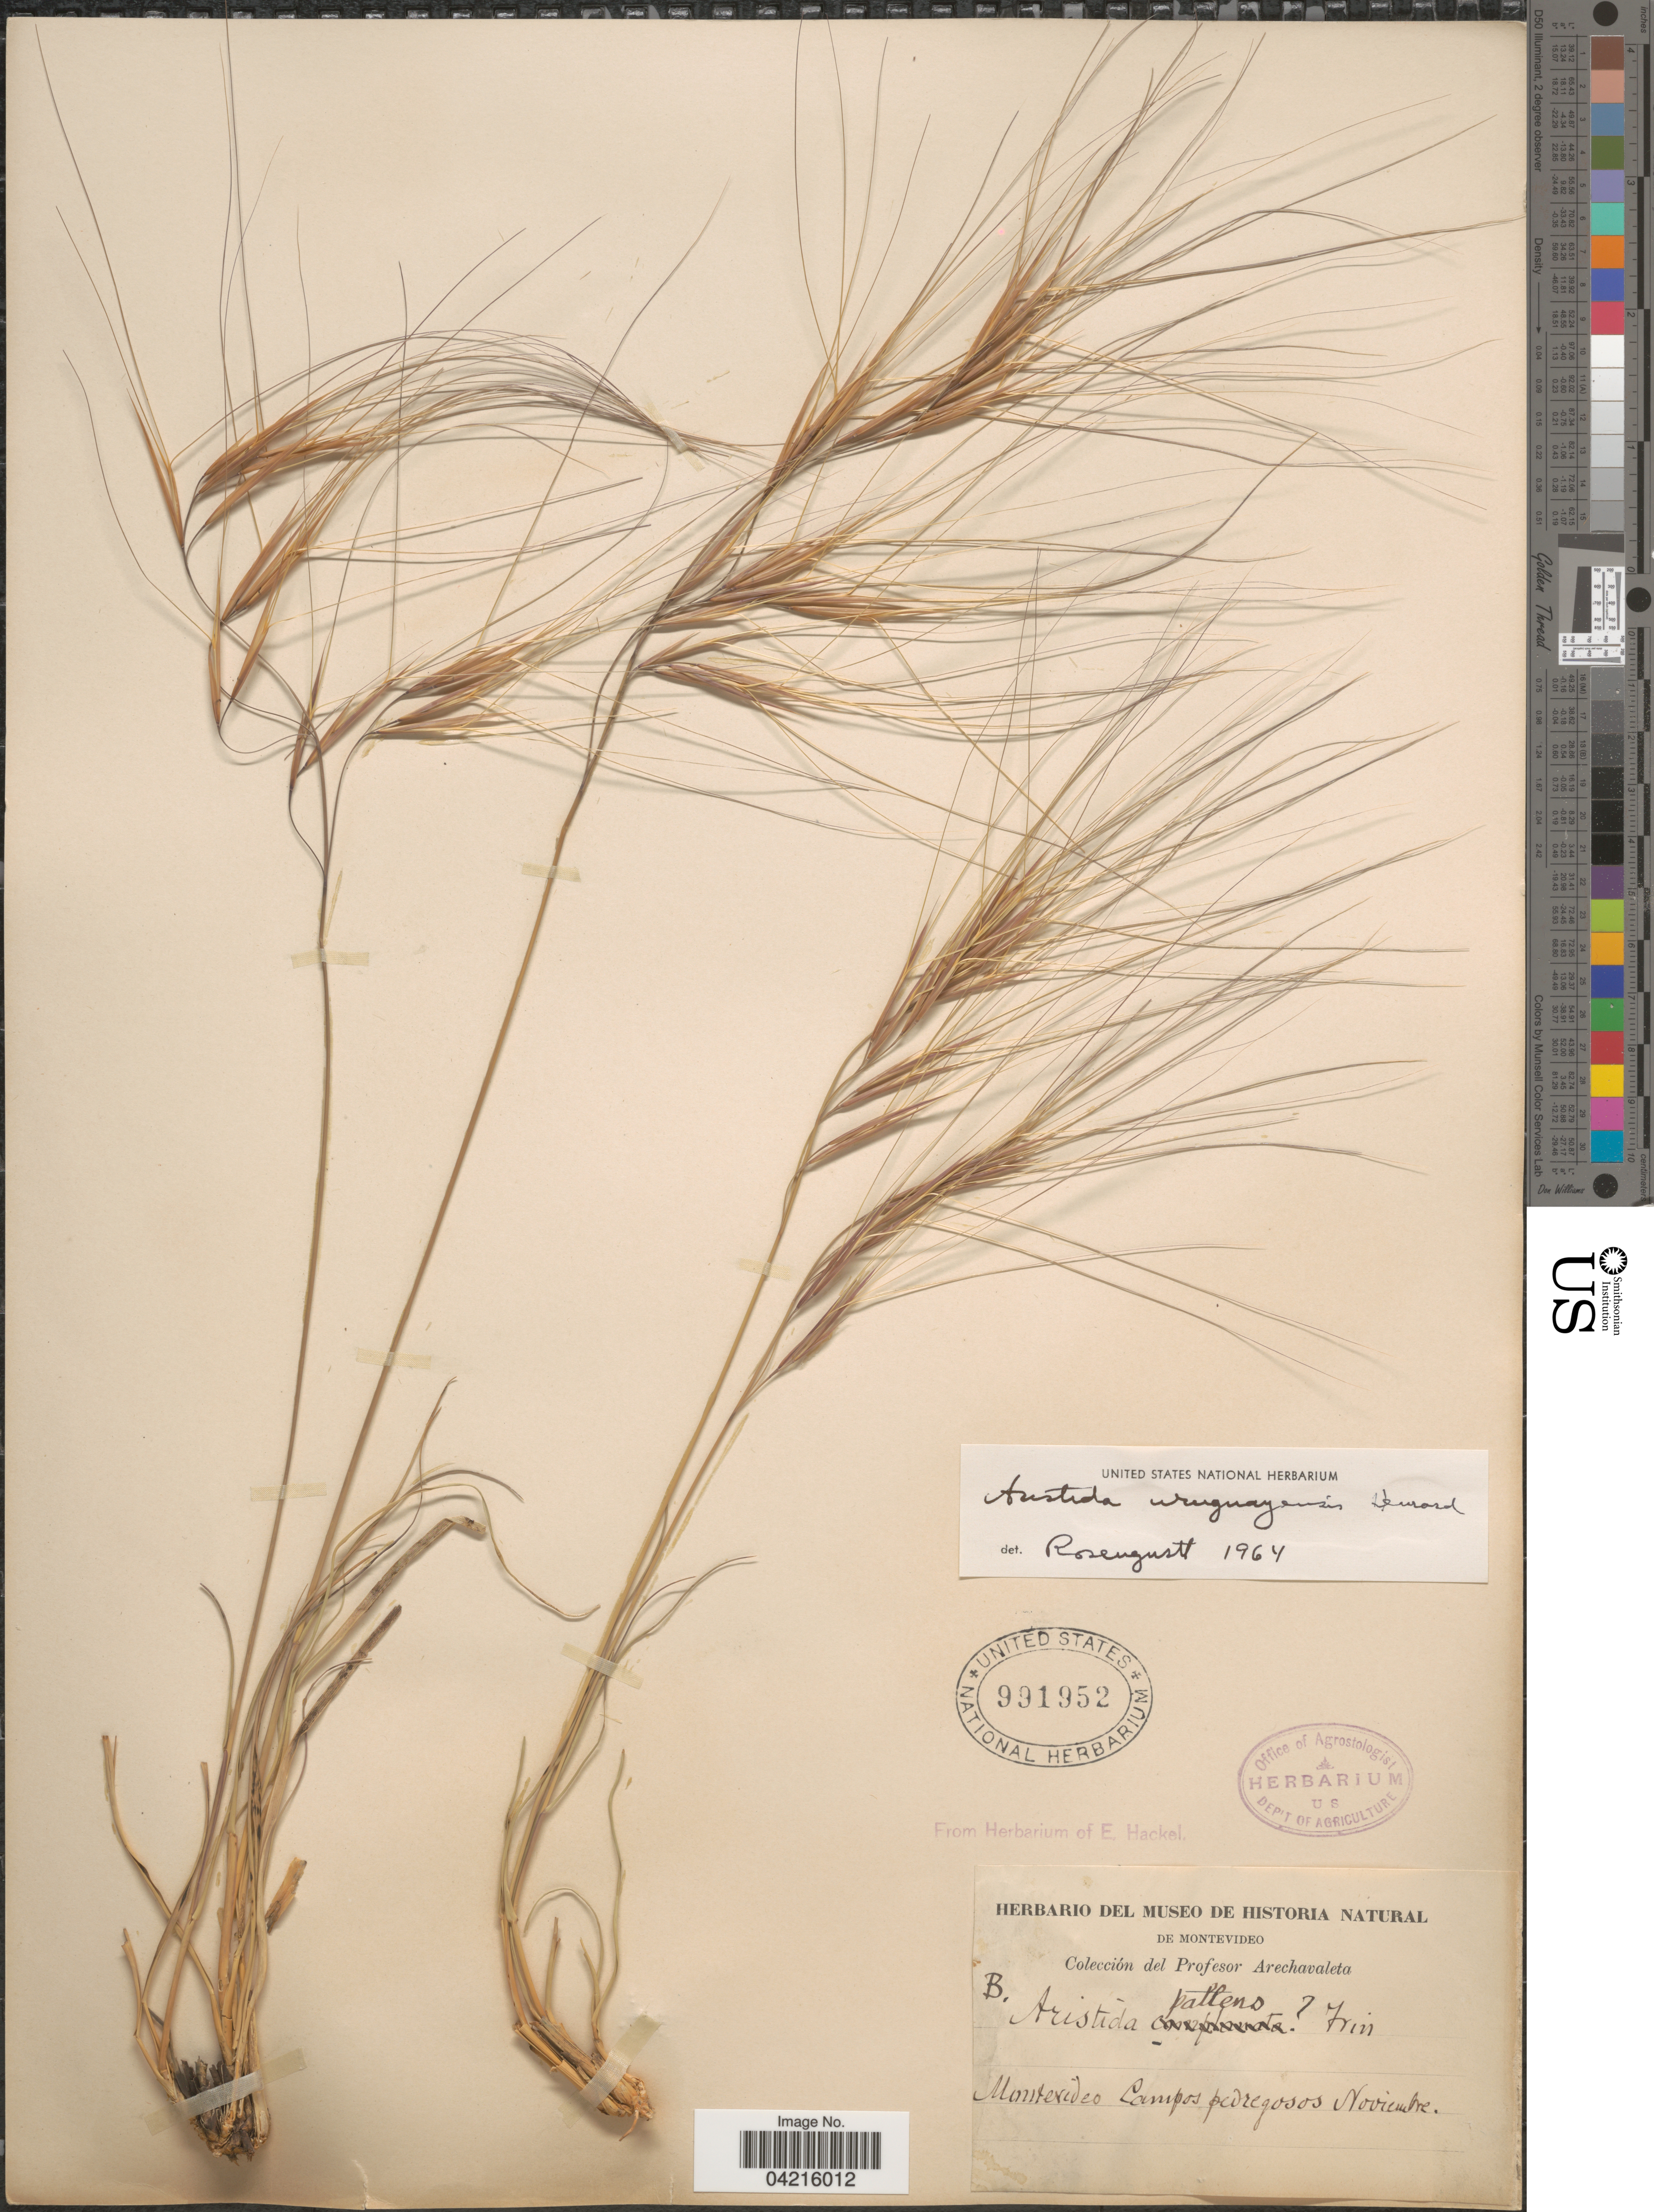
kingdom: Plantae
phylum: Tracheophyta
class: Liliopsida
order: Poales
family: Poaceae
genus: Aristida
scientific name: Aristida uruguayensis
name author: Henr.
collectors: Arechavaleta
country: Uruguay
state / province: Montevideo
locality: Campos pedregosos.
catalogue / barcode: US 991952